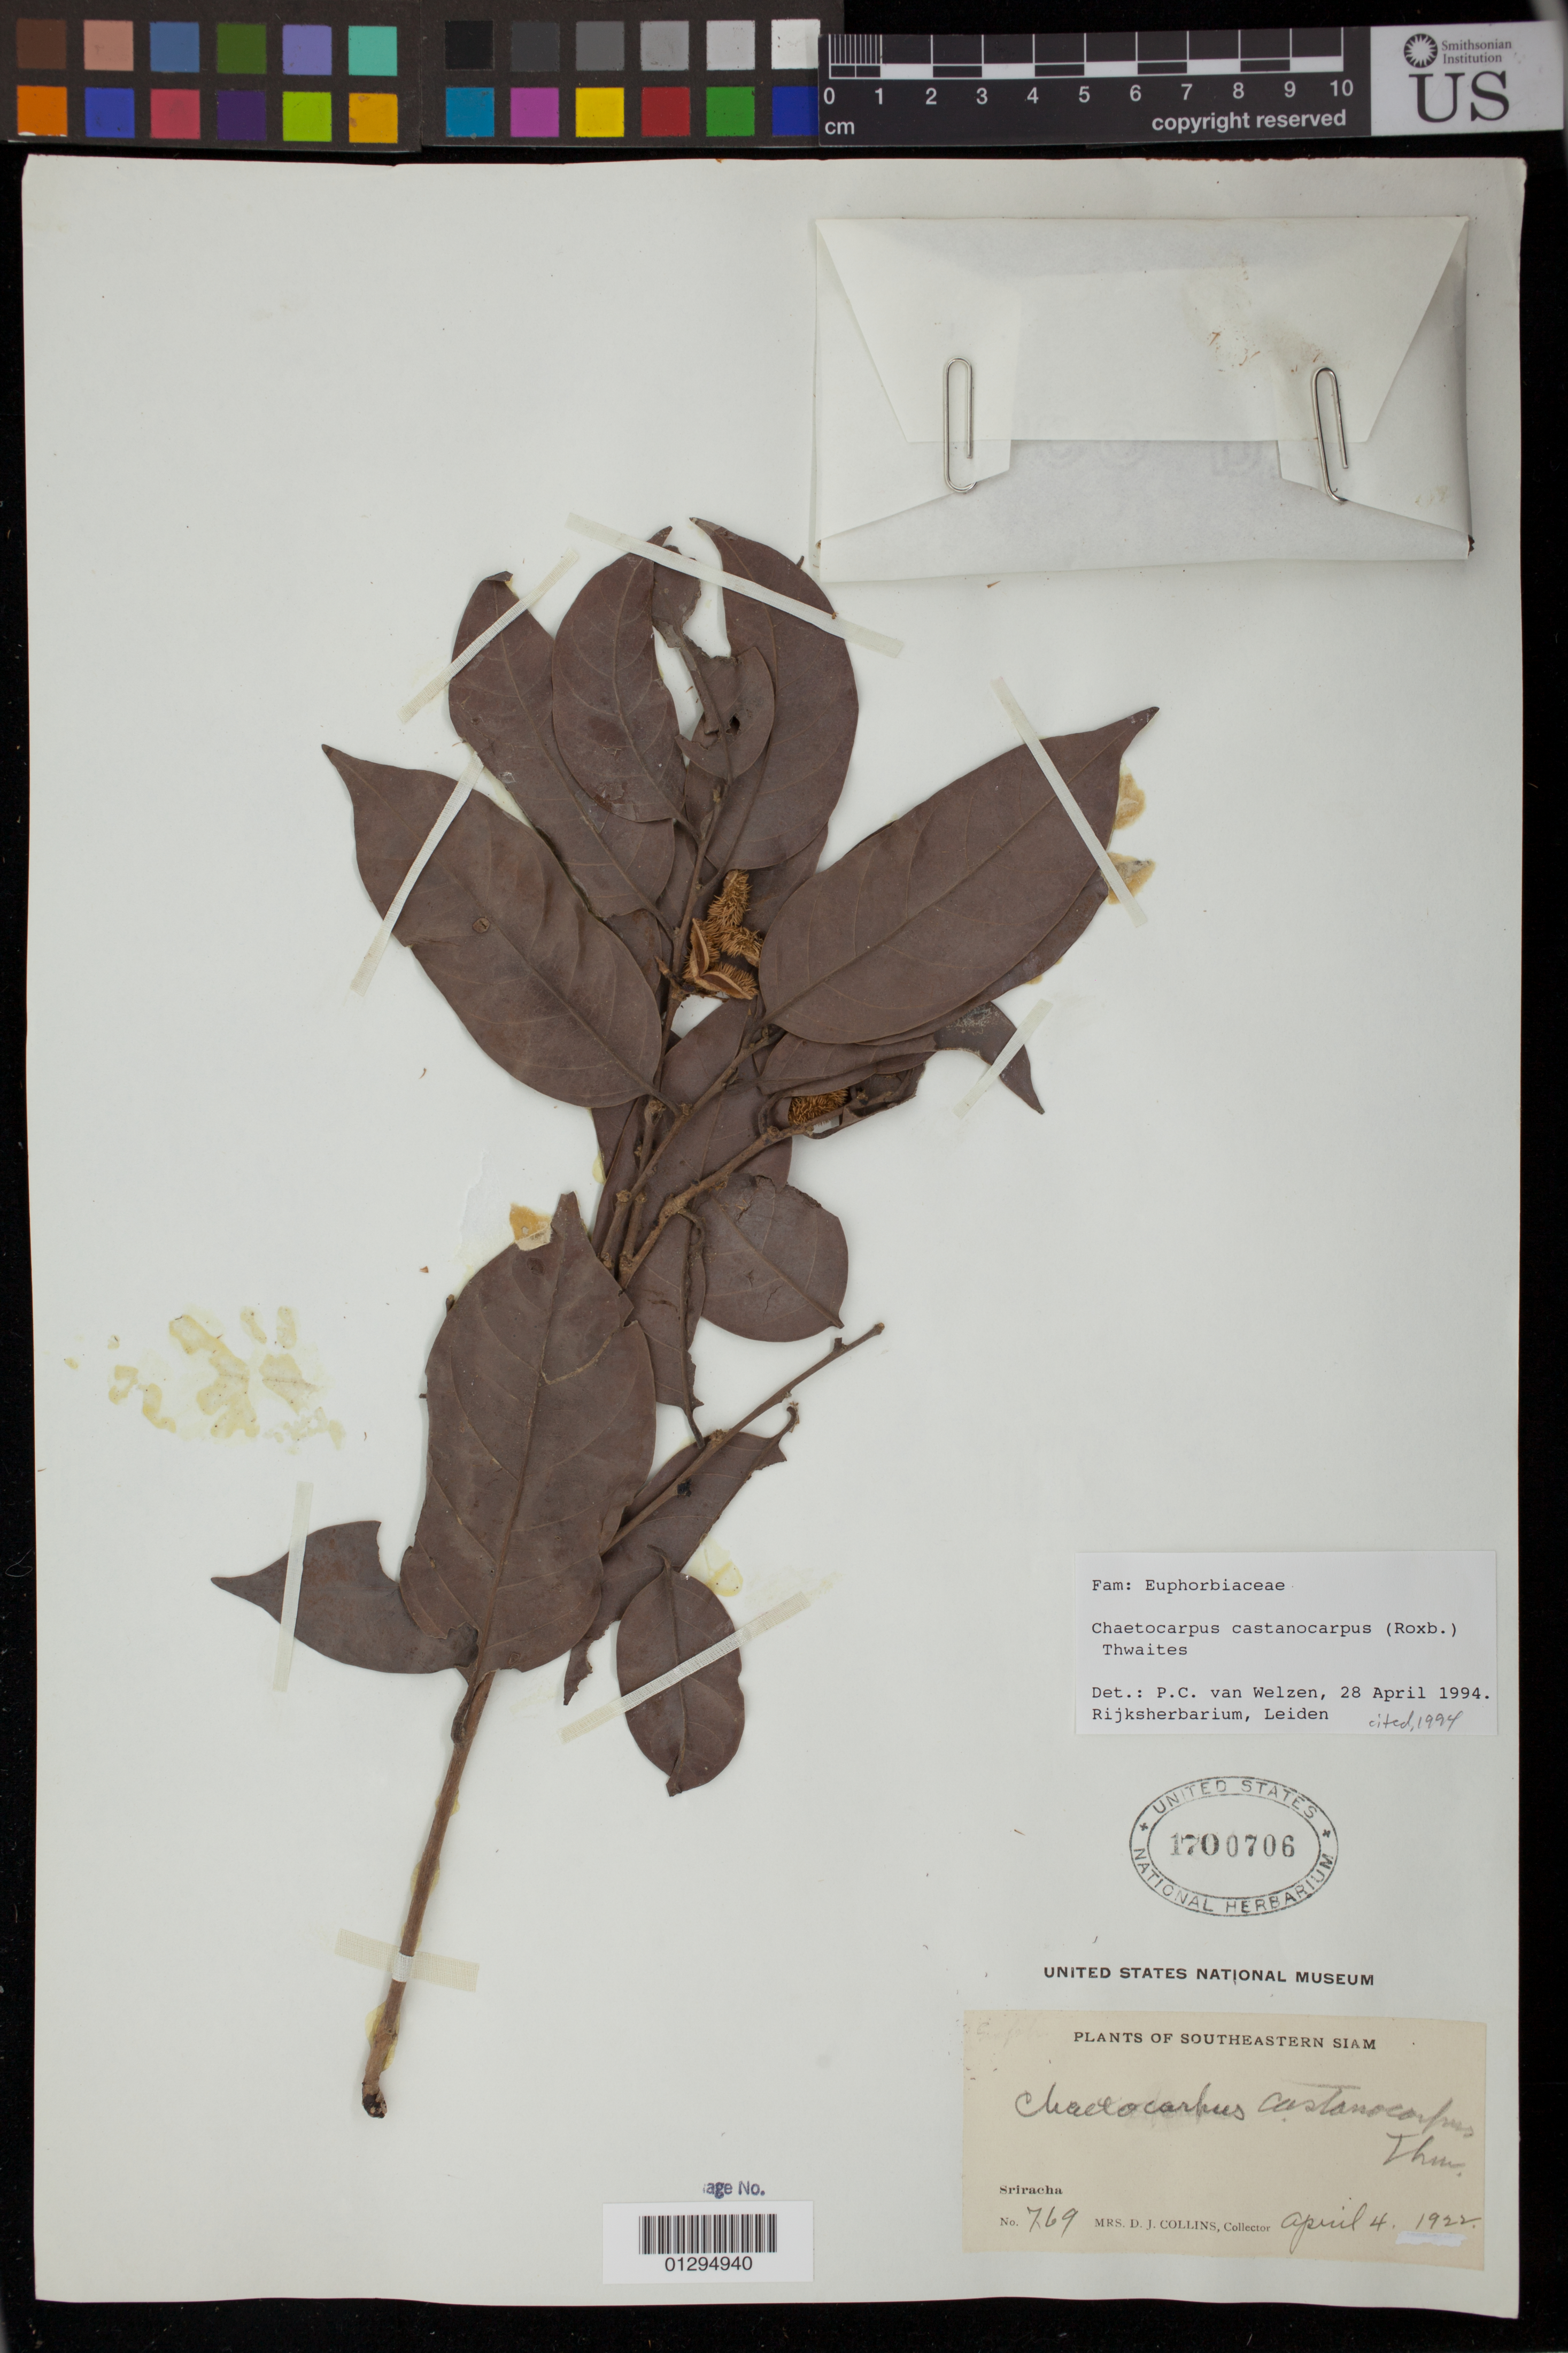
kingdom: Plantae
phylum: Tracheophyta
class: Magnoliopsida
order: Malpighiales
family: Peraceae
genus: Chaetocarpus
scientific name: Chaetocarpus castanocarpus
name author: (Roxb.) Thwaites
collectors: Mrs. D. J. Collins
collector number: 769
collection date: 1922-04-04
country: Thailand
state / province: Chon Buri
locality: Sriracha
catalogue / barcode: US 1700706